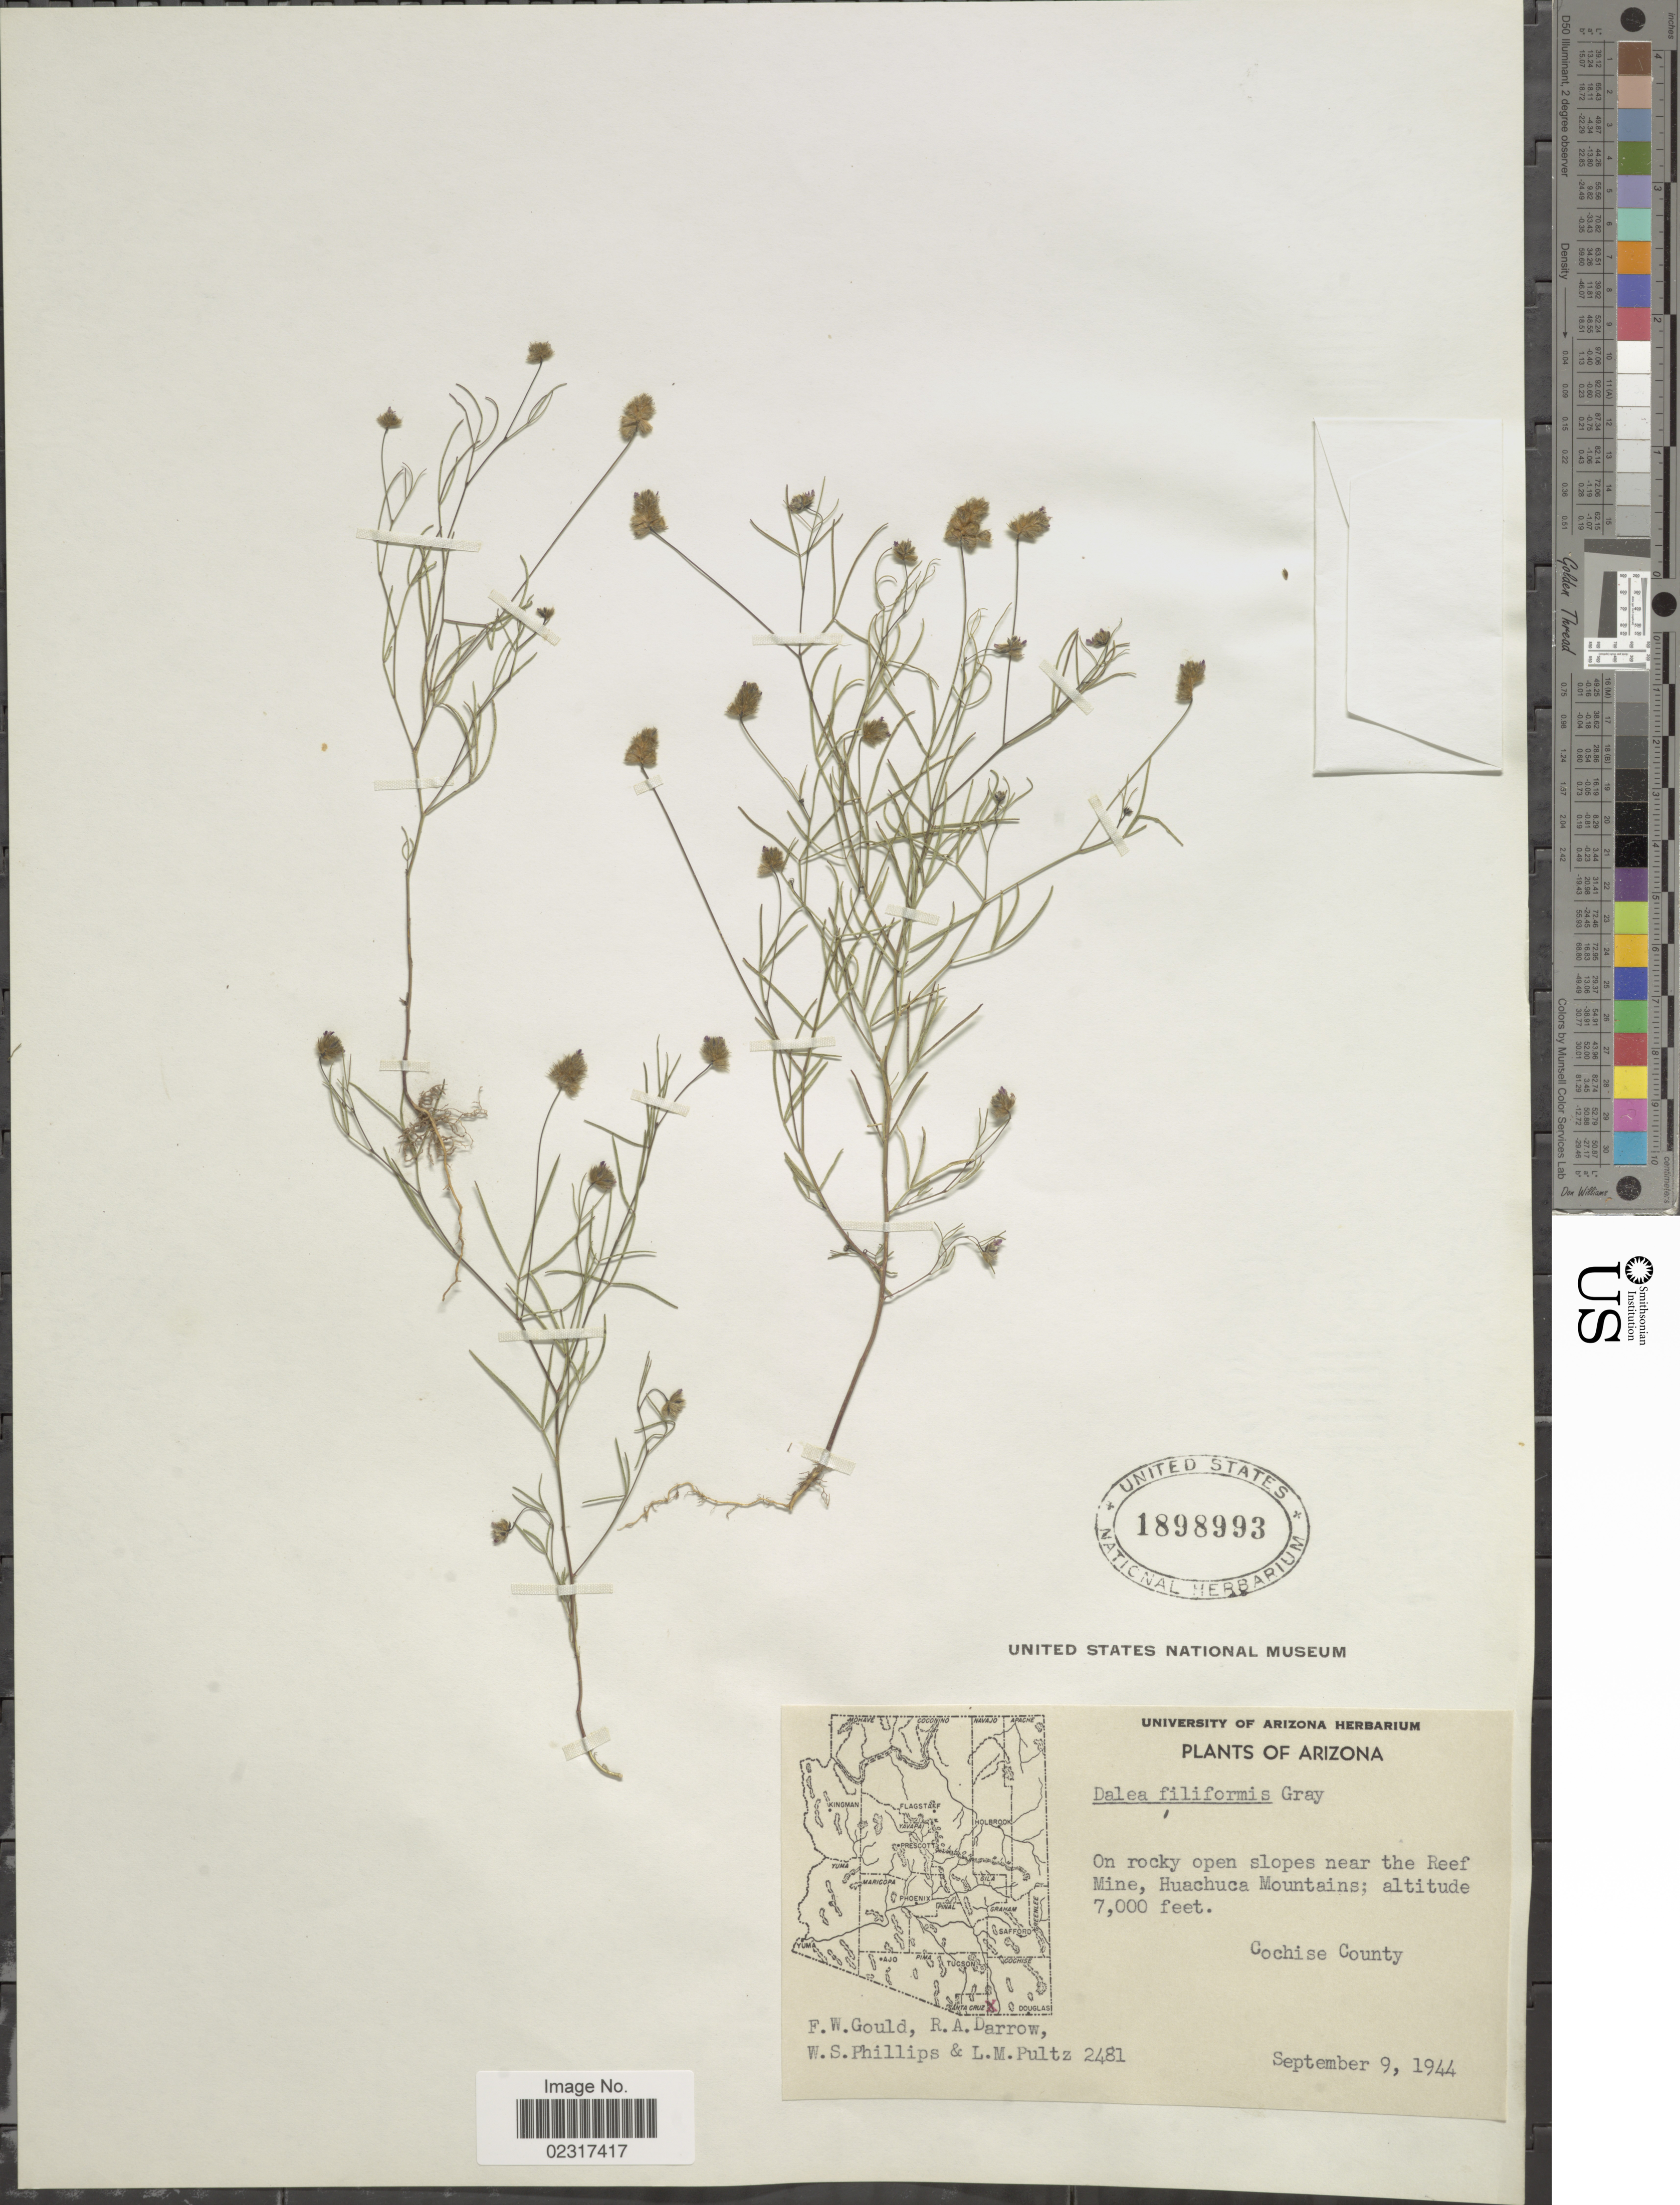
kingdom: Plantae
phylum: Tracheophyta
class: Magnoliopsida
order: Fabales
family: Fabaceae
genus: Dalea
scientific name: Dalea filiformis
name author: A. Gray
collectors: F. W. Gould, R. A. Darrow, W. S. Phillips & L. Pultz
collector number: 2481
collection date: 1944-09-09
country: United States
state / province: Arizona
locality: On rocky open slopes near the Reed Mine, Huachuca Mountains, Cochise County.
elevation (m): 2134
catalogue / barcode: US 1898993